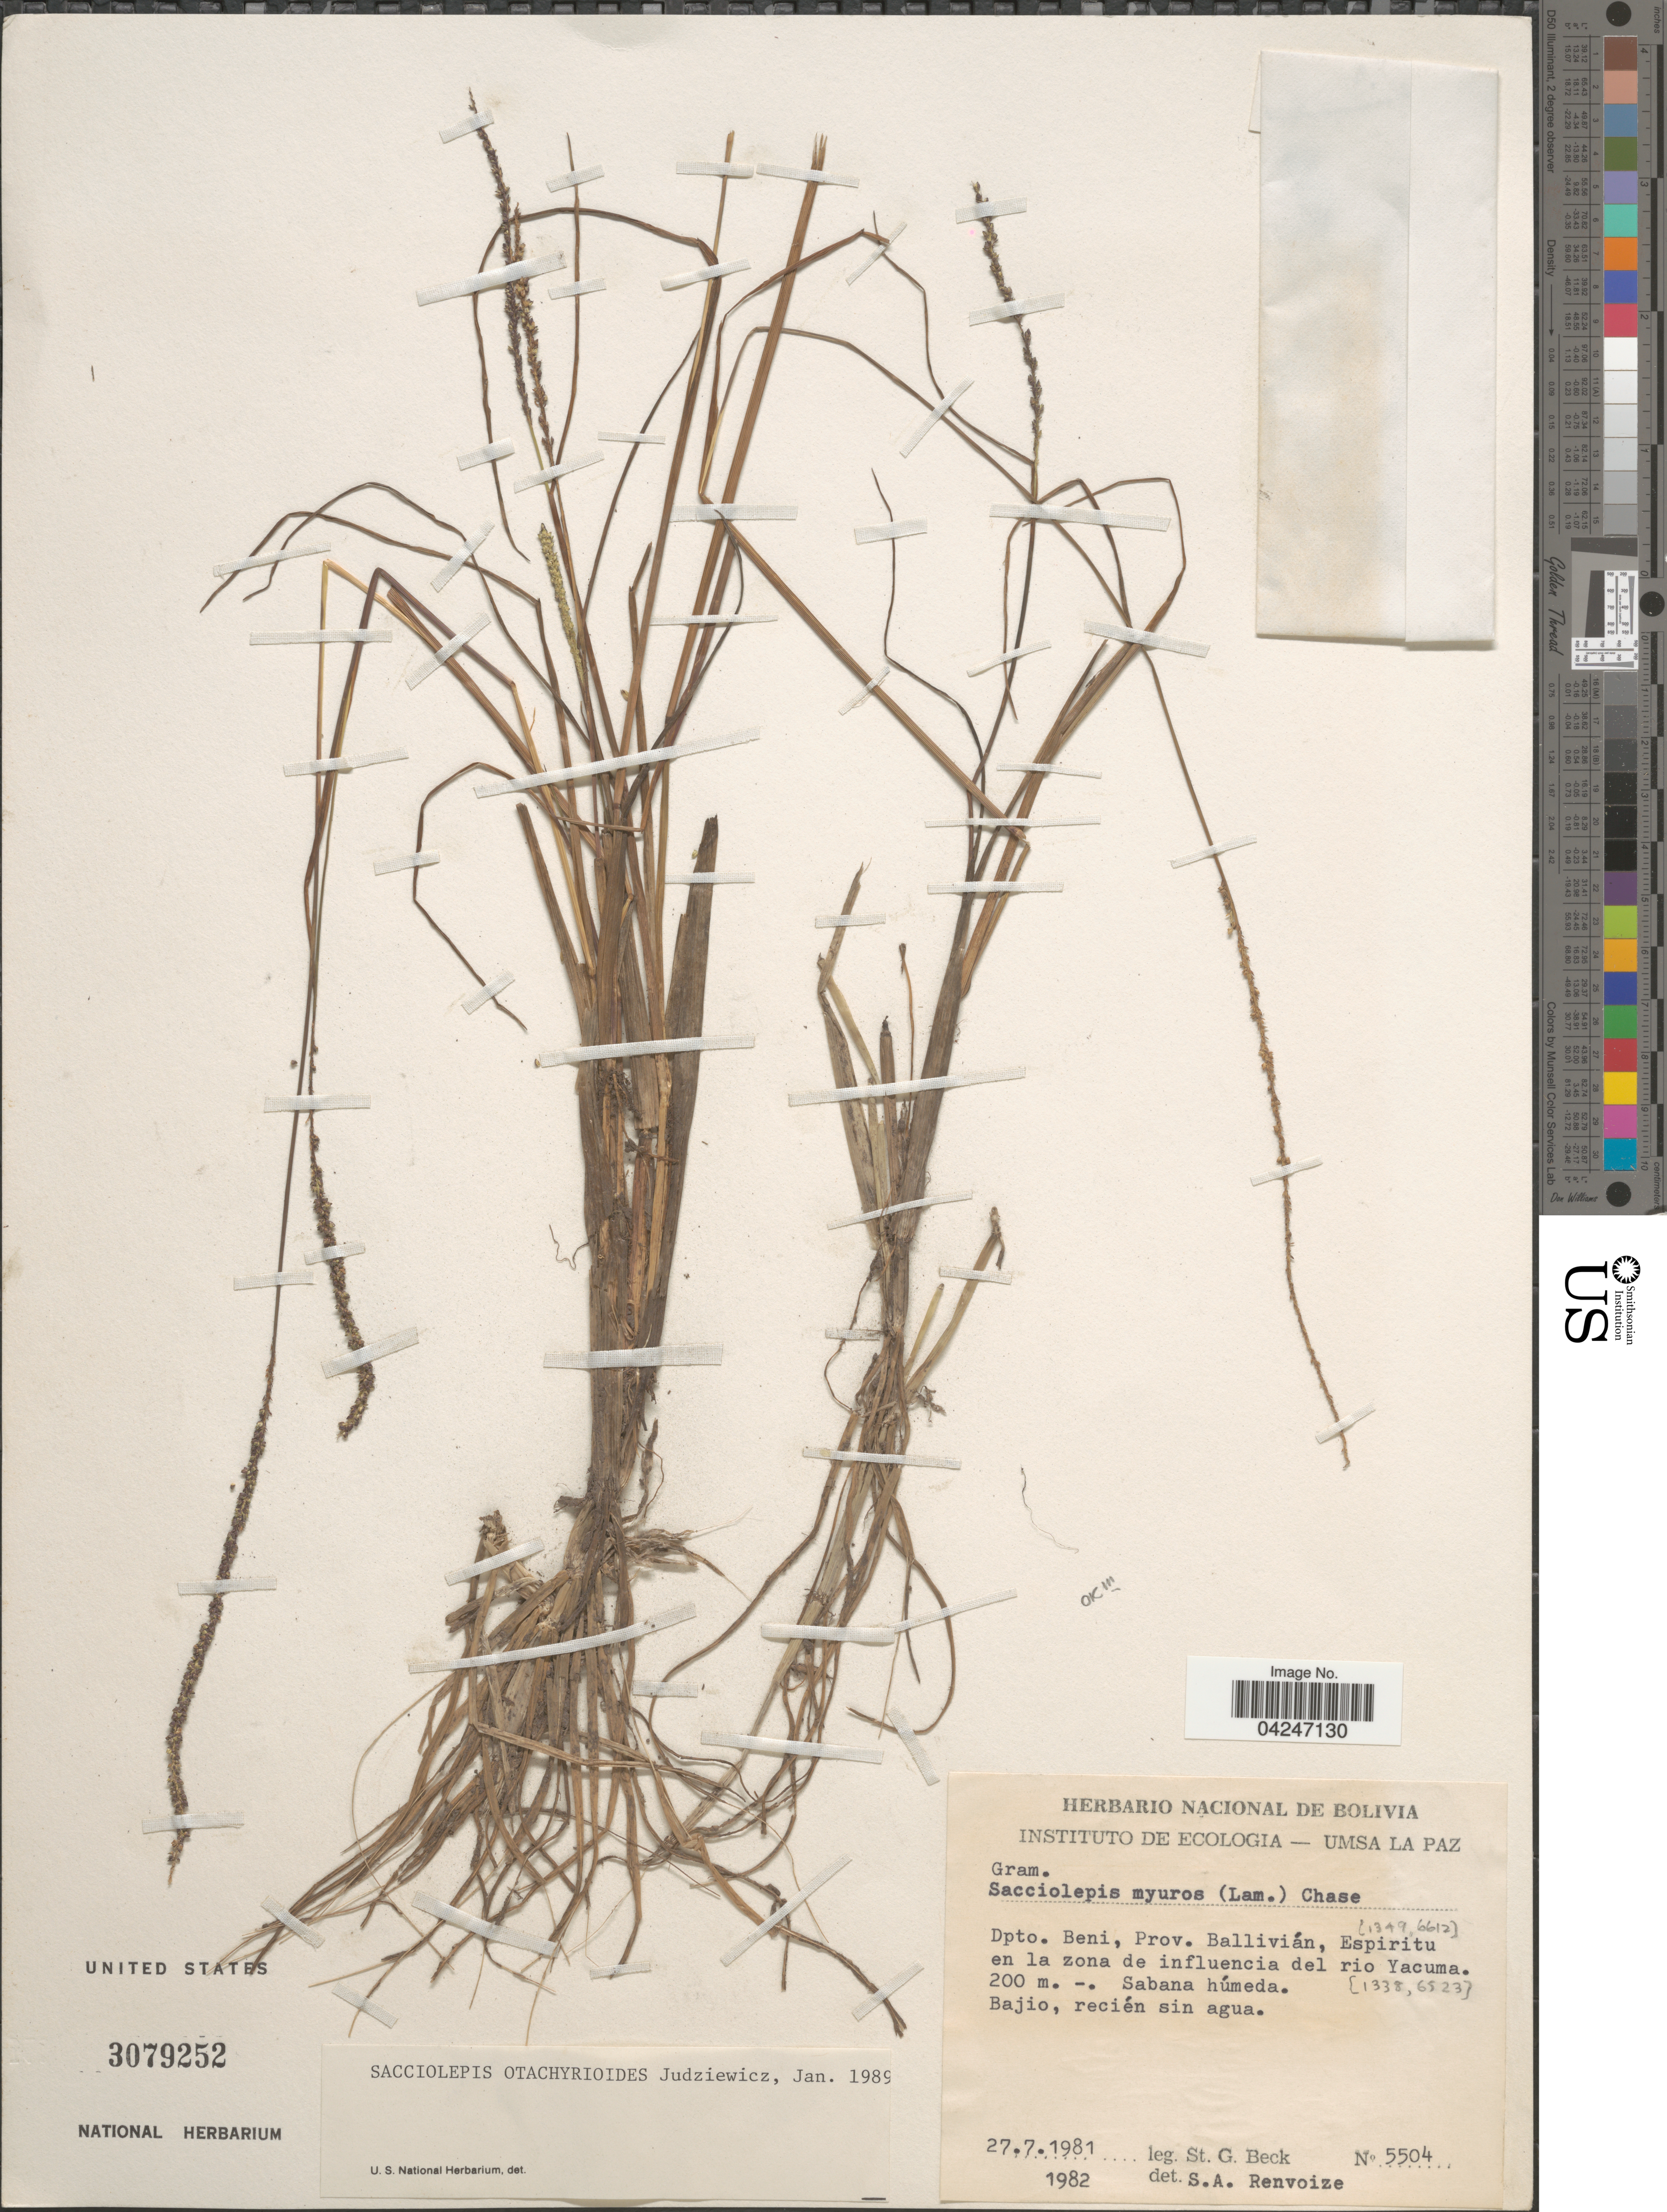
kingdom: Plantae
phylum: Tracheophyta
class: Liliopsida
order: Poales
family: Poaceae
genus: Sacciolepis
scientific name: Sacciolepis otachyrioides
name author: Judz.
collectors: S. G. Beck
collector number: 5504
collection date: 1981-07-27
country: Bolivia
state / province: Beni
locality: Dpto. Beni, Prov. Ballivián, Espiritu en la zona de influencia del rio Yacuma.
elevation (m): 200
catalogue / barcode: US 3079252